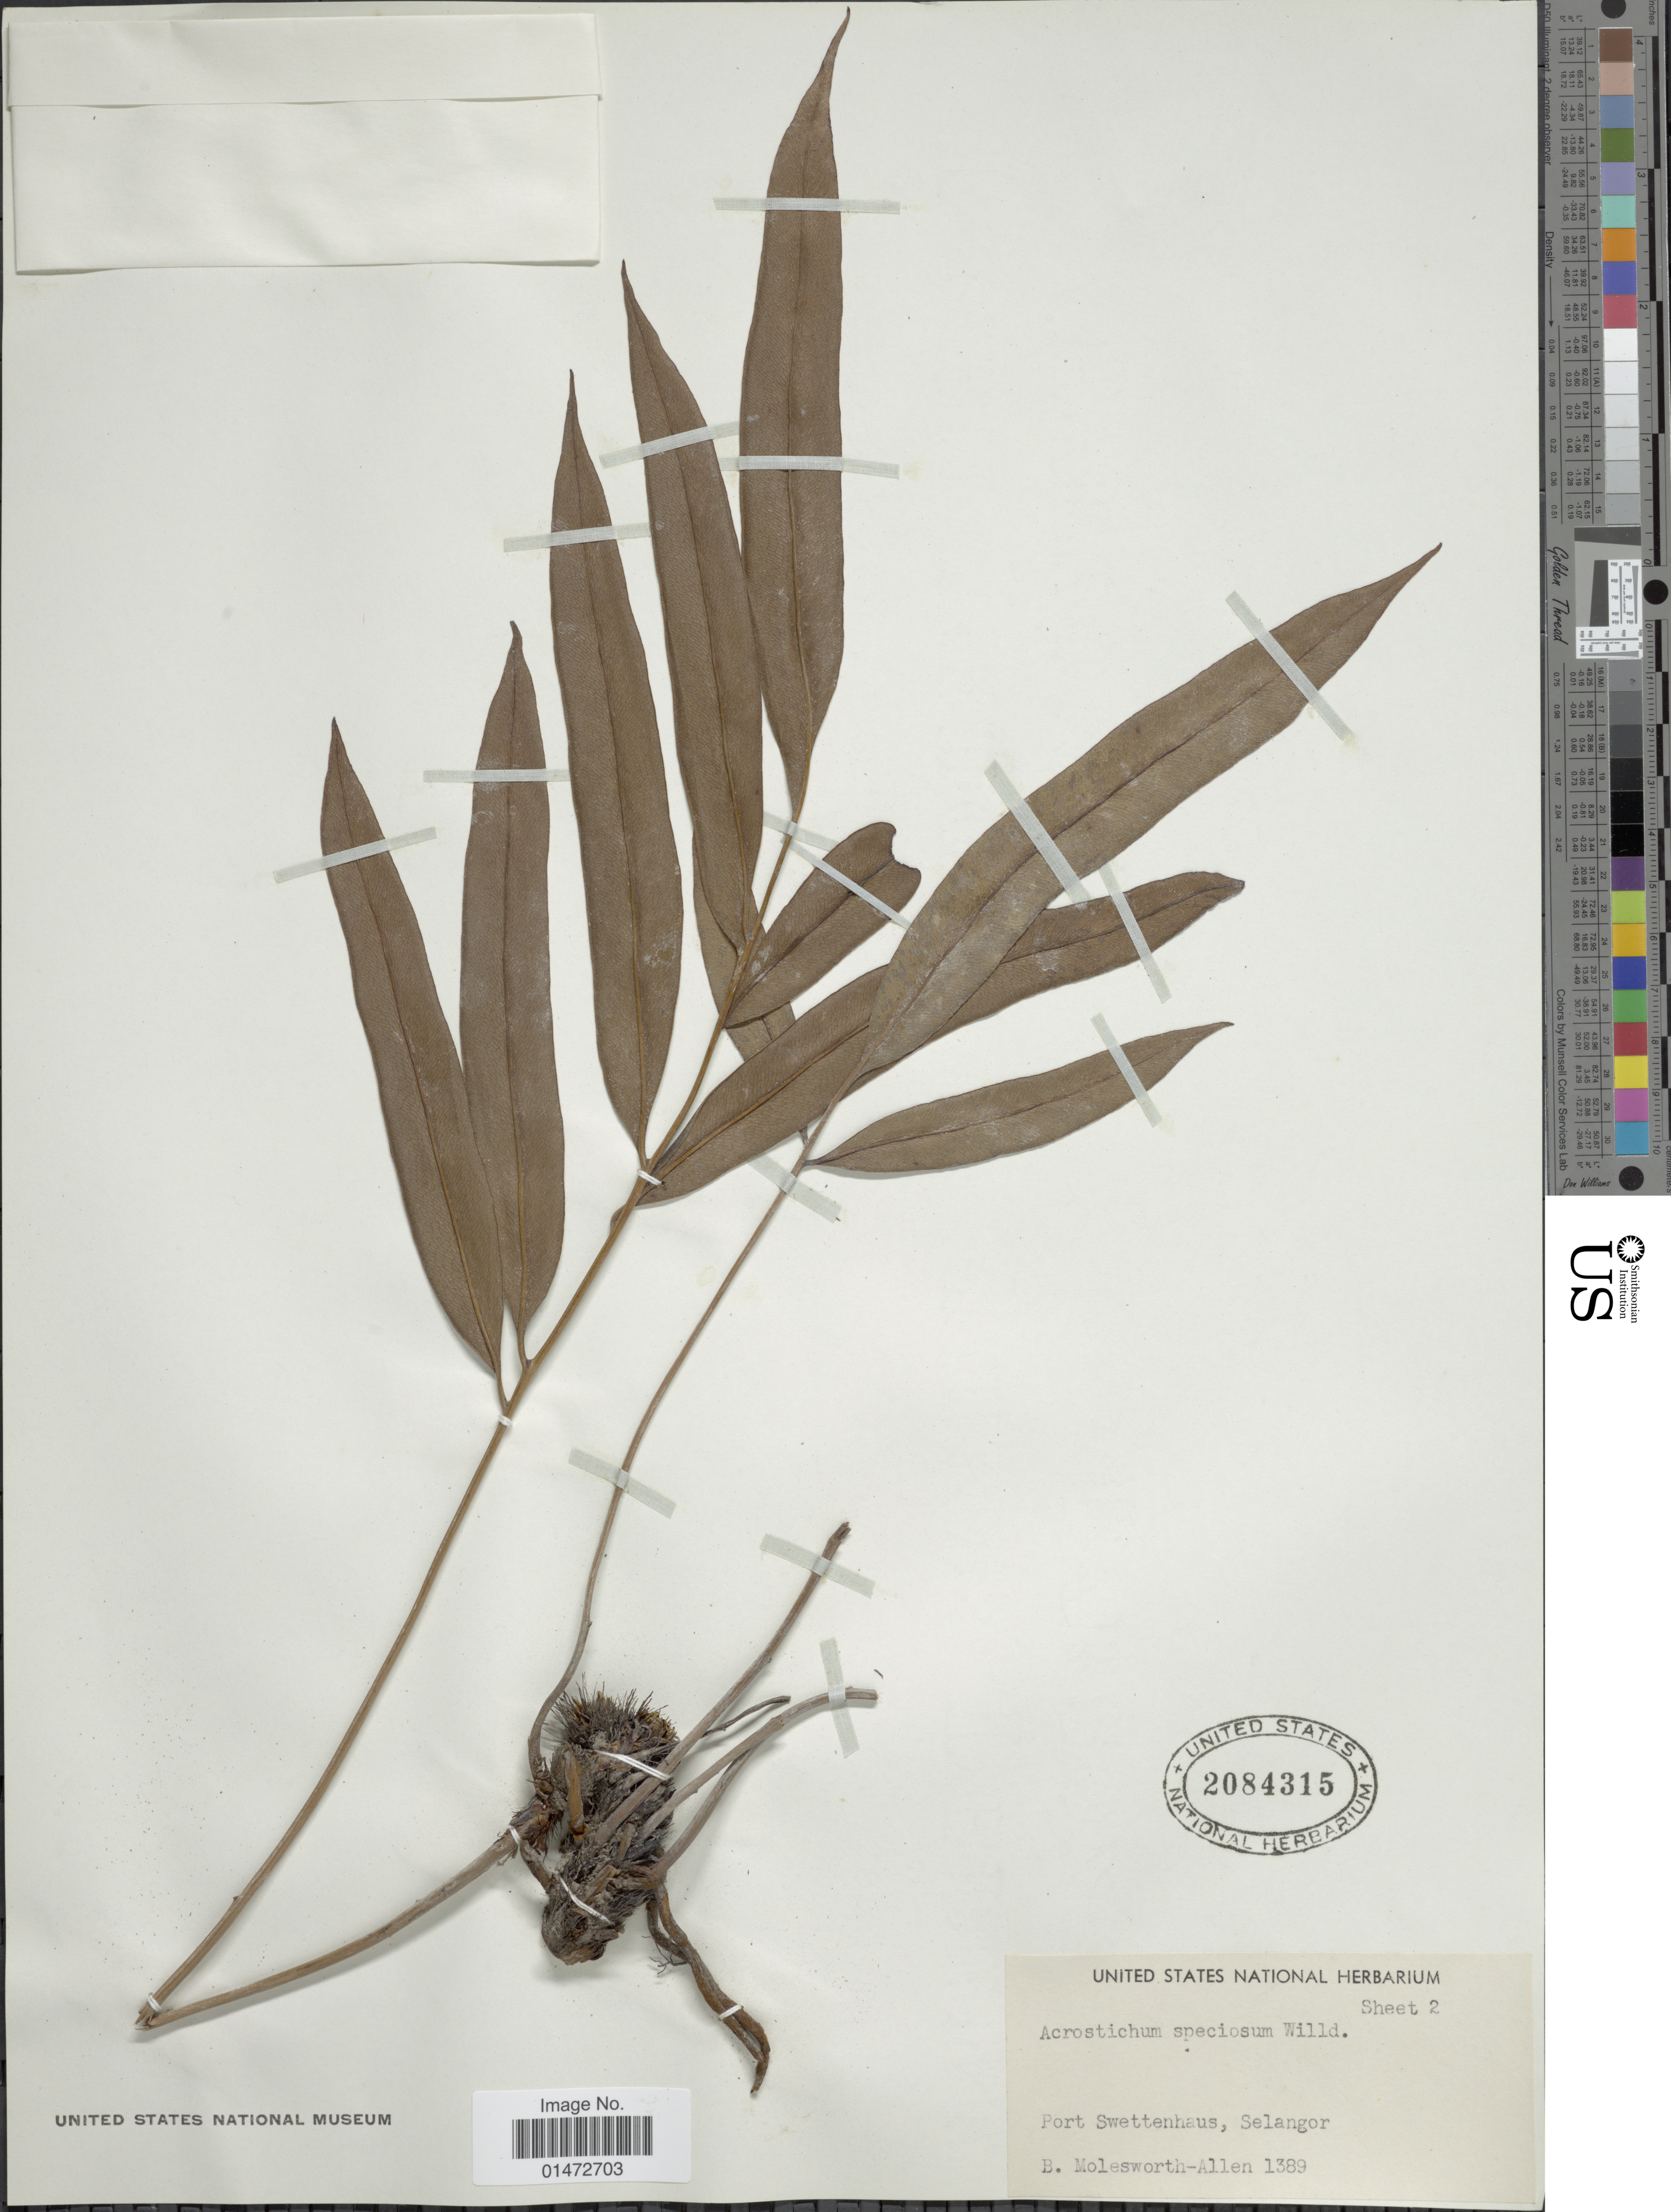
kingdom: Plantae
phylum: Tracheophyta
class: Polypodiopsida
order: Polypodiales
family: Pteridaceae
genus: Acrostichum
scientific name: Acrostichum speciosum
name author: Willd.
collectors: B. E. G. Molesworth-Allen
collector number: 1389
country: Malaysia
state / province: Selangor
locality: Port Swettenhaus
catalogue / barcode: US 2084315